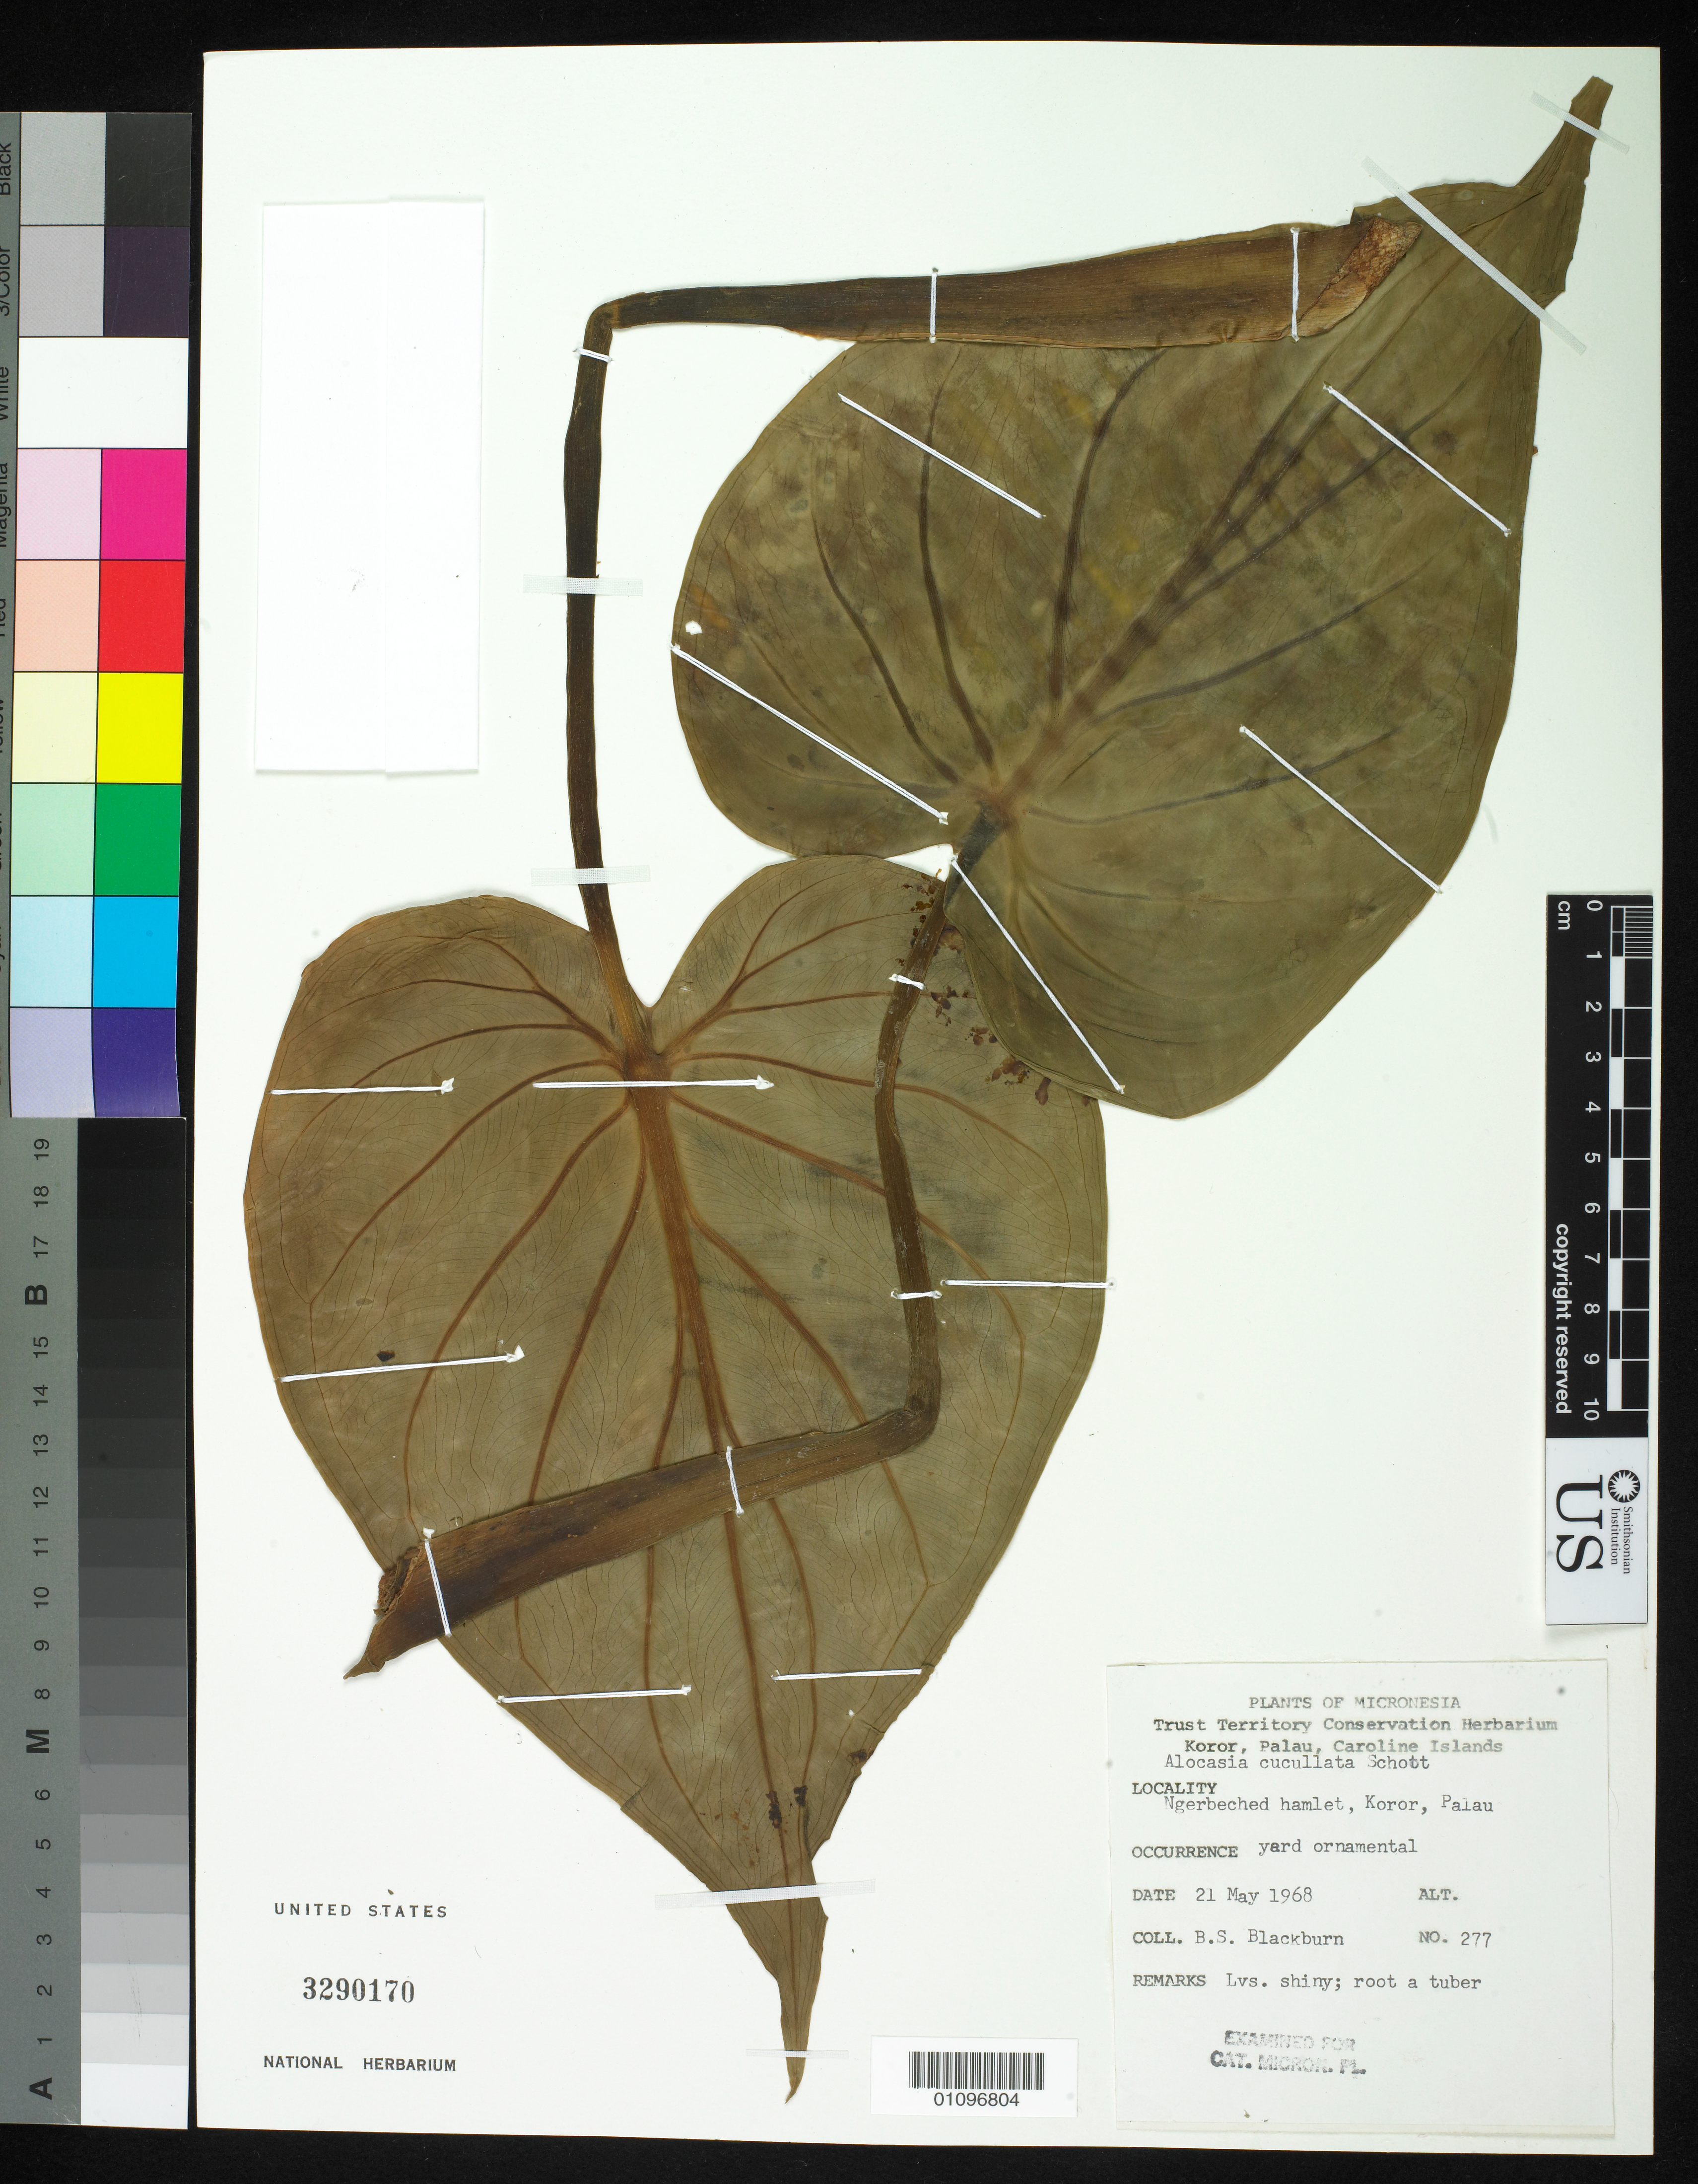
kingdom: Plantae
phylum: Tracheophyta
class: Liliopsida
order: Alismatales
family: Araceae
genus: Alocasia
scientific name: Alocasia cucullata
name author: (Lour.) G. Don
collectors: B. S. Blackburn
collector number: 277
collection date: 1968-05-21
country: Palau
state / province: Koror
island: Oreor (Koror)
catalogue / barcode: US 3290170